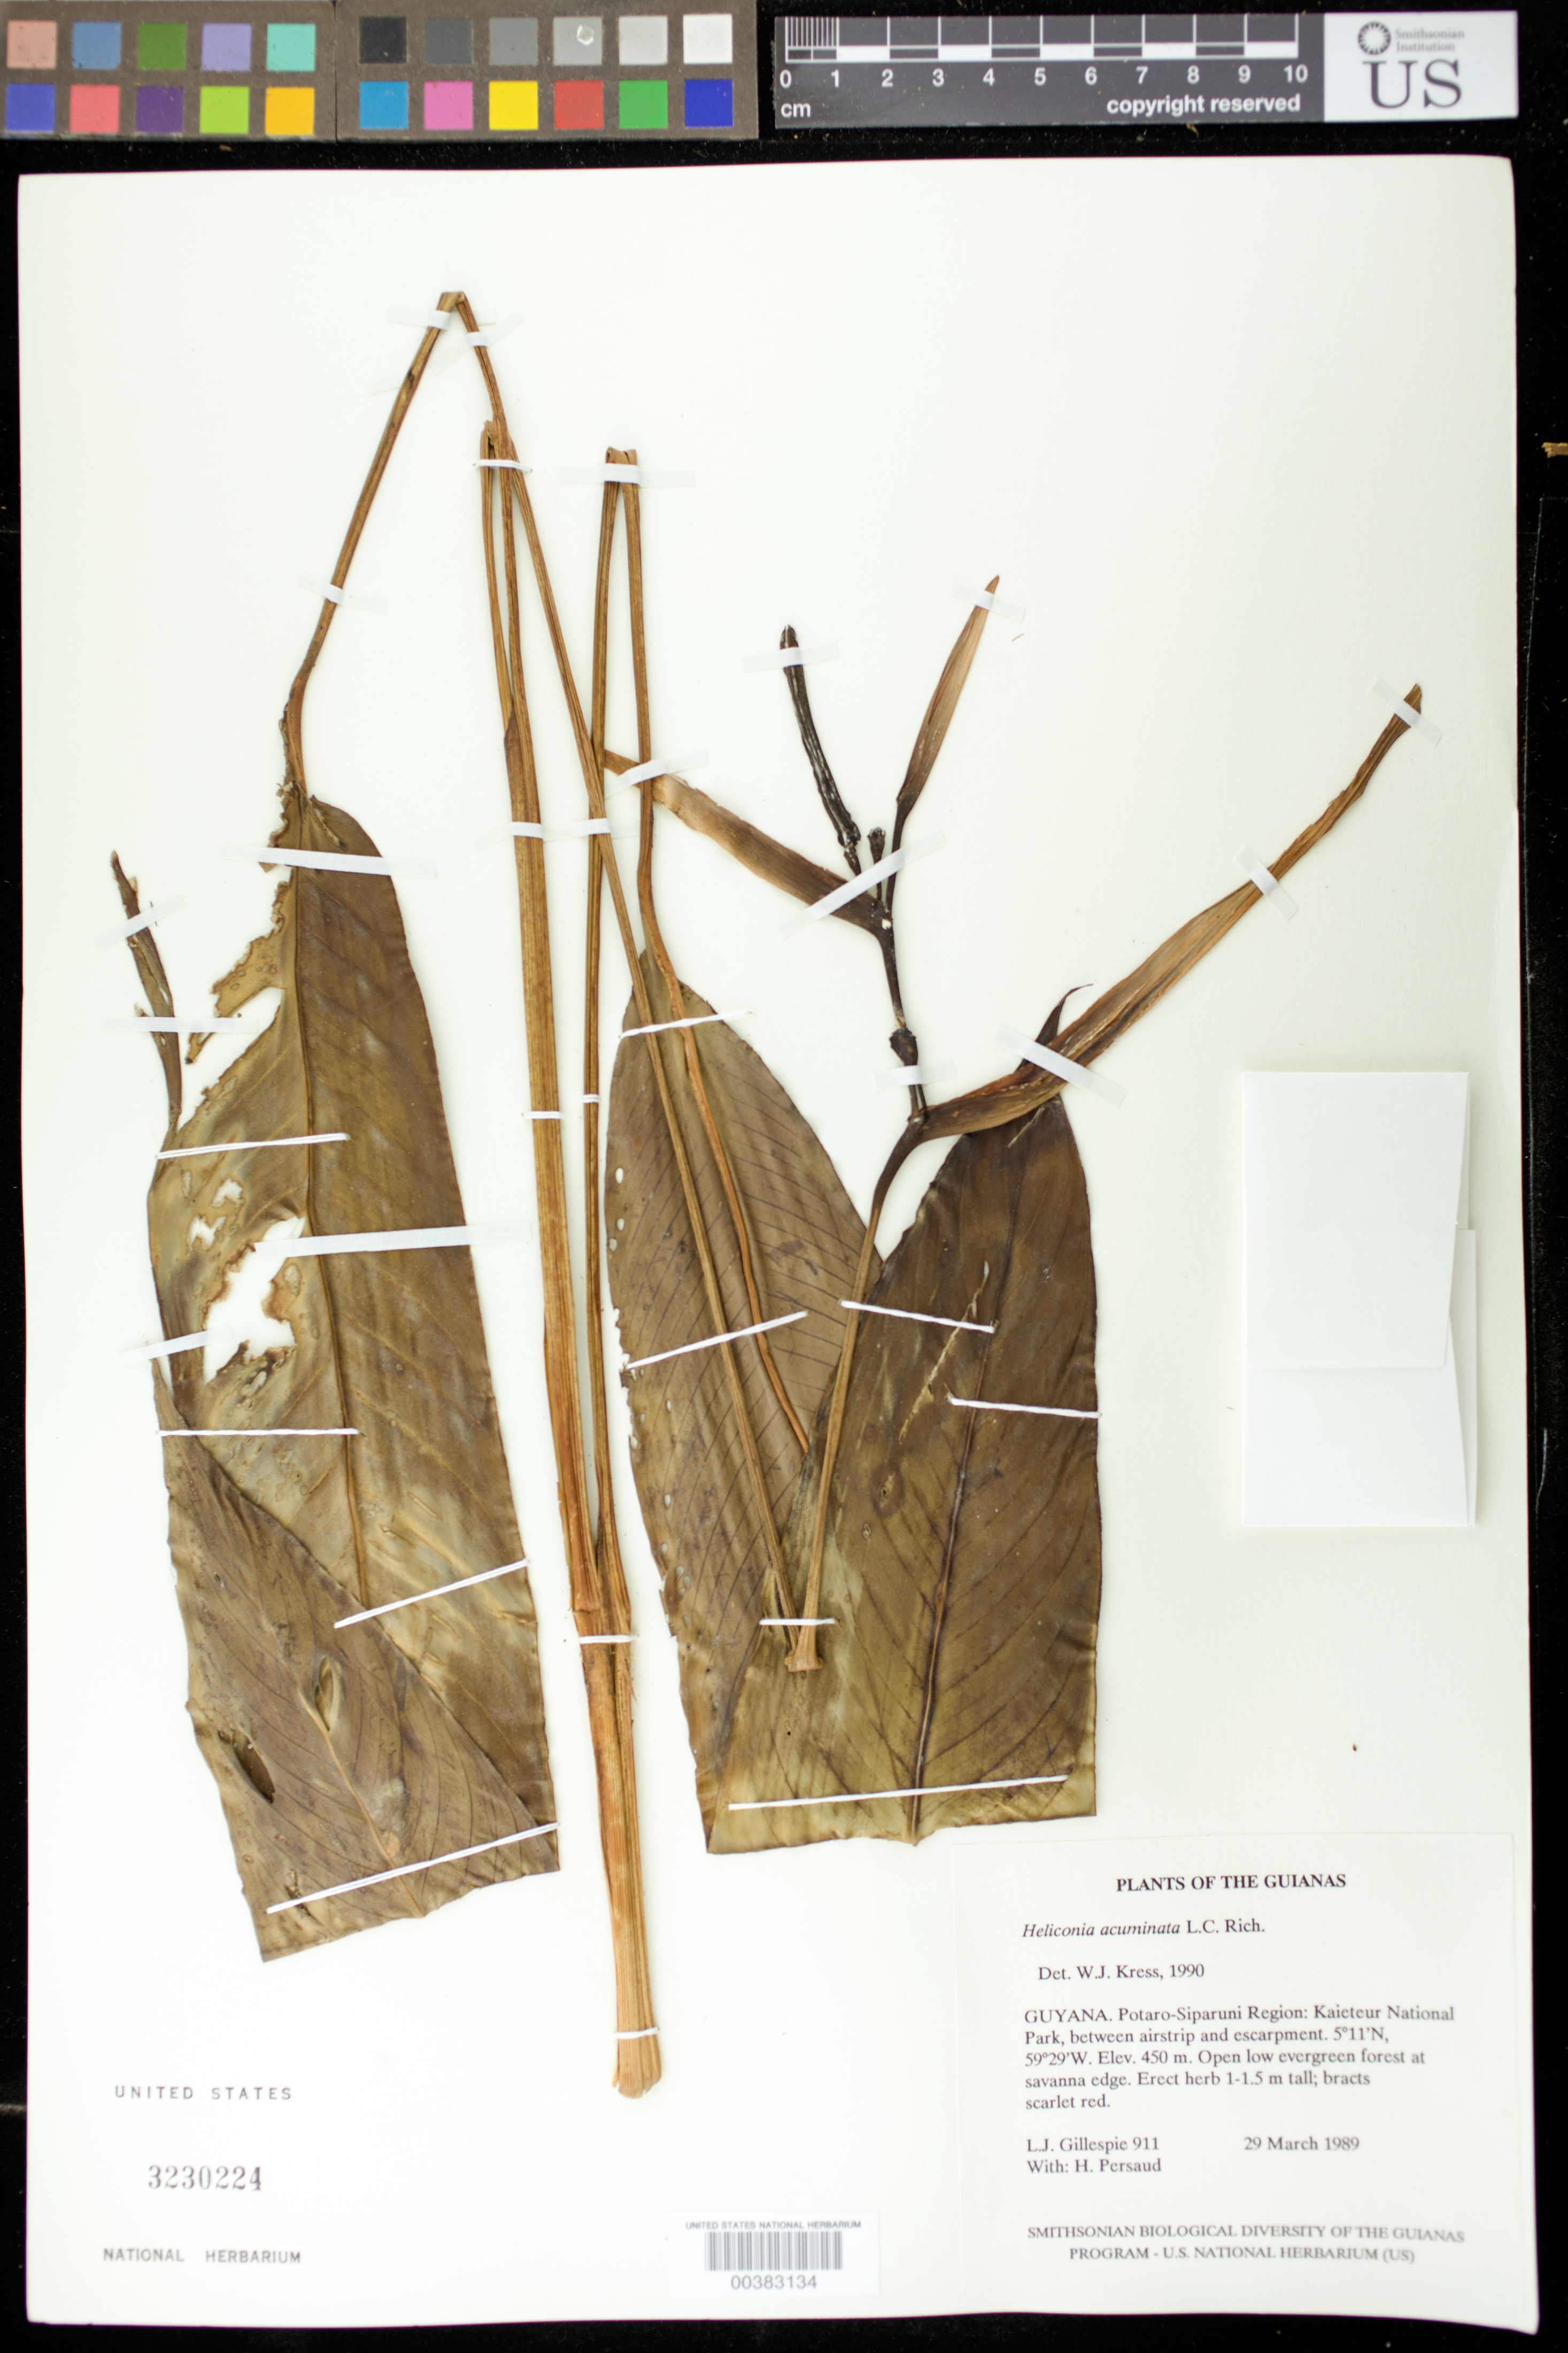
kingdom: Plantae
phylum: Tracheophyta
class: Liliopsida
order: Zingiberales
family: Heliconiaceae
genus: Heliconia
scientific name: Heliconia acuminata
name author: A. Rich.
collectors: L. J. Gillespie & H. Persaud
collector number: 911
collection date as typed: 29 Mar 1989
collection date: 1989-03-29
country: Guyana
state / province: Potaro-Siparuni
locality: Kaieteur national park between airstrip and escarpment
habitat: Open low evergreen forest at savanna edge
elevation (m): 450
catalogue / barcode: US 3230224